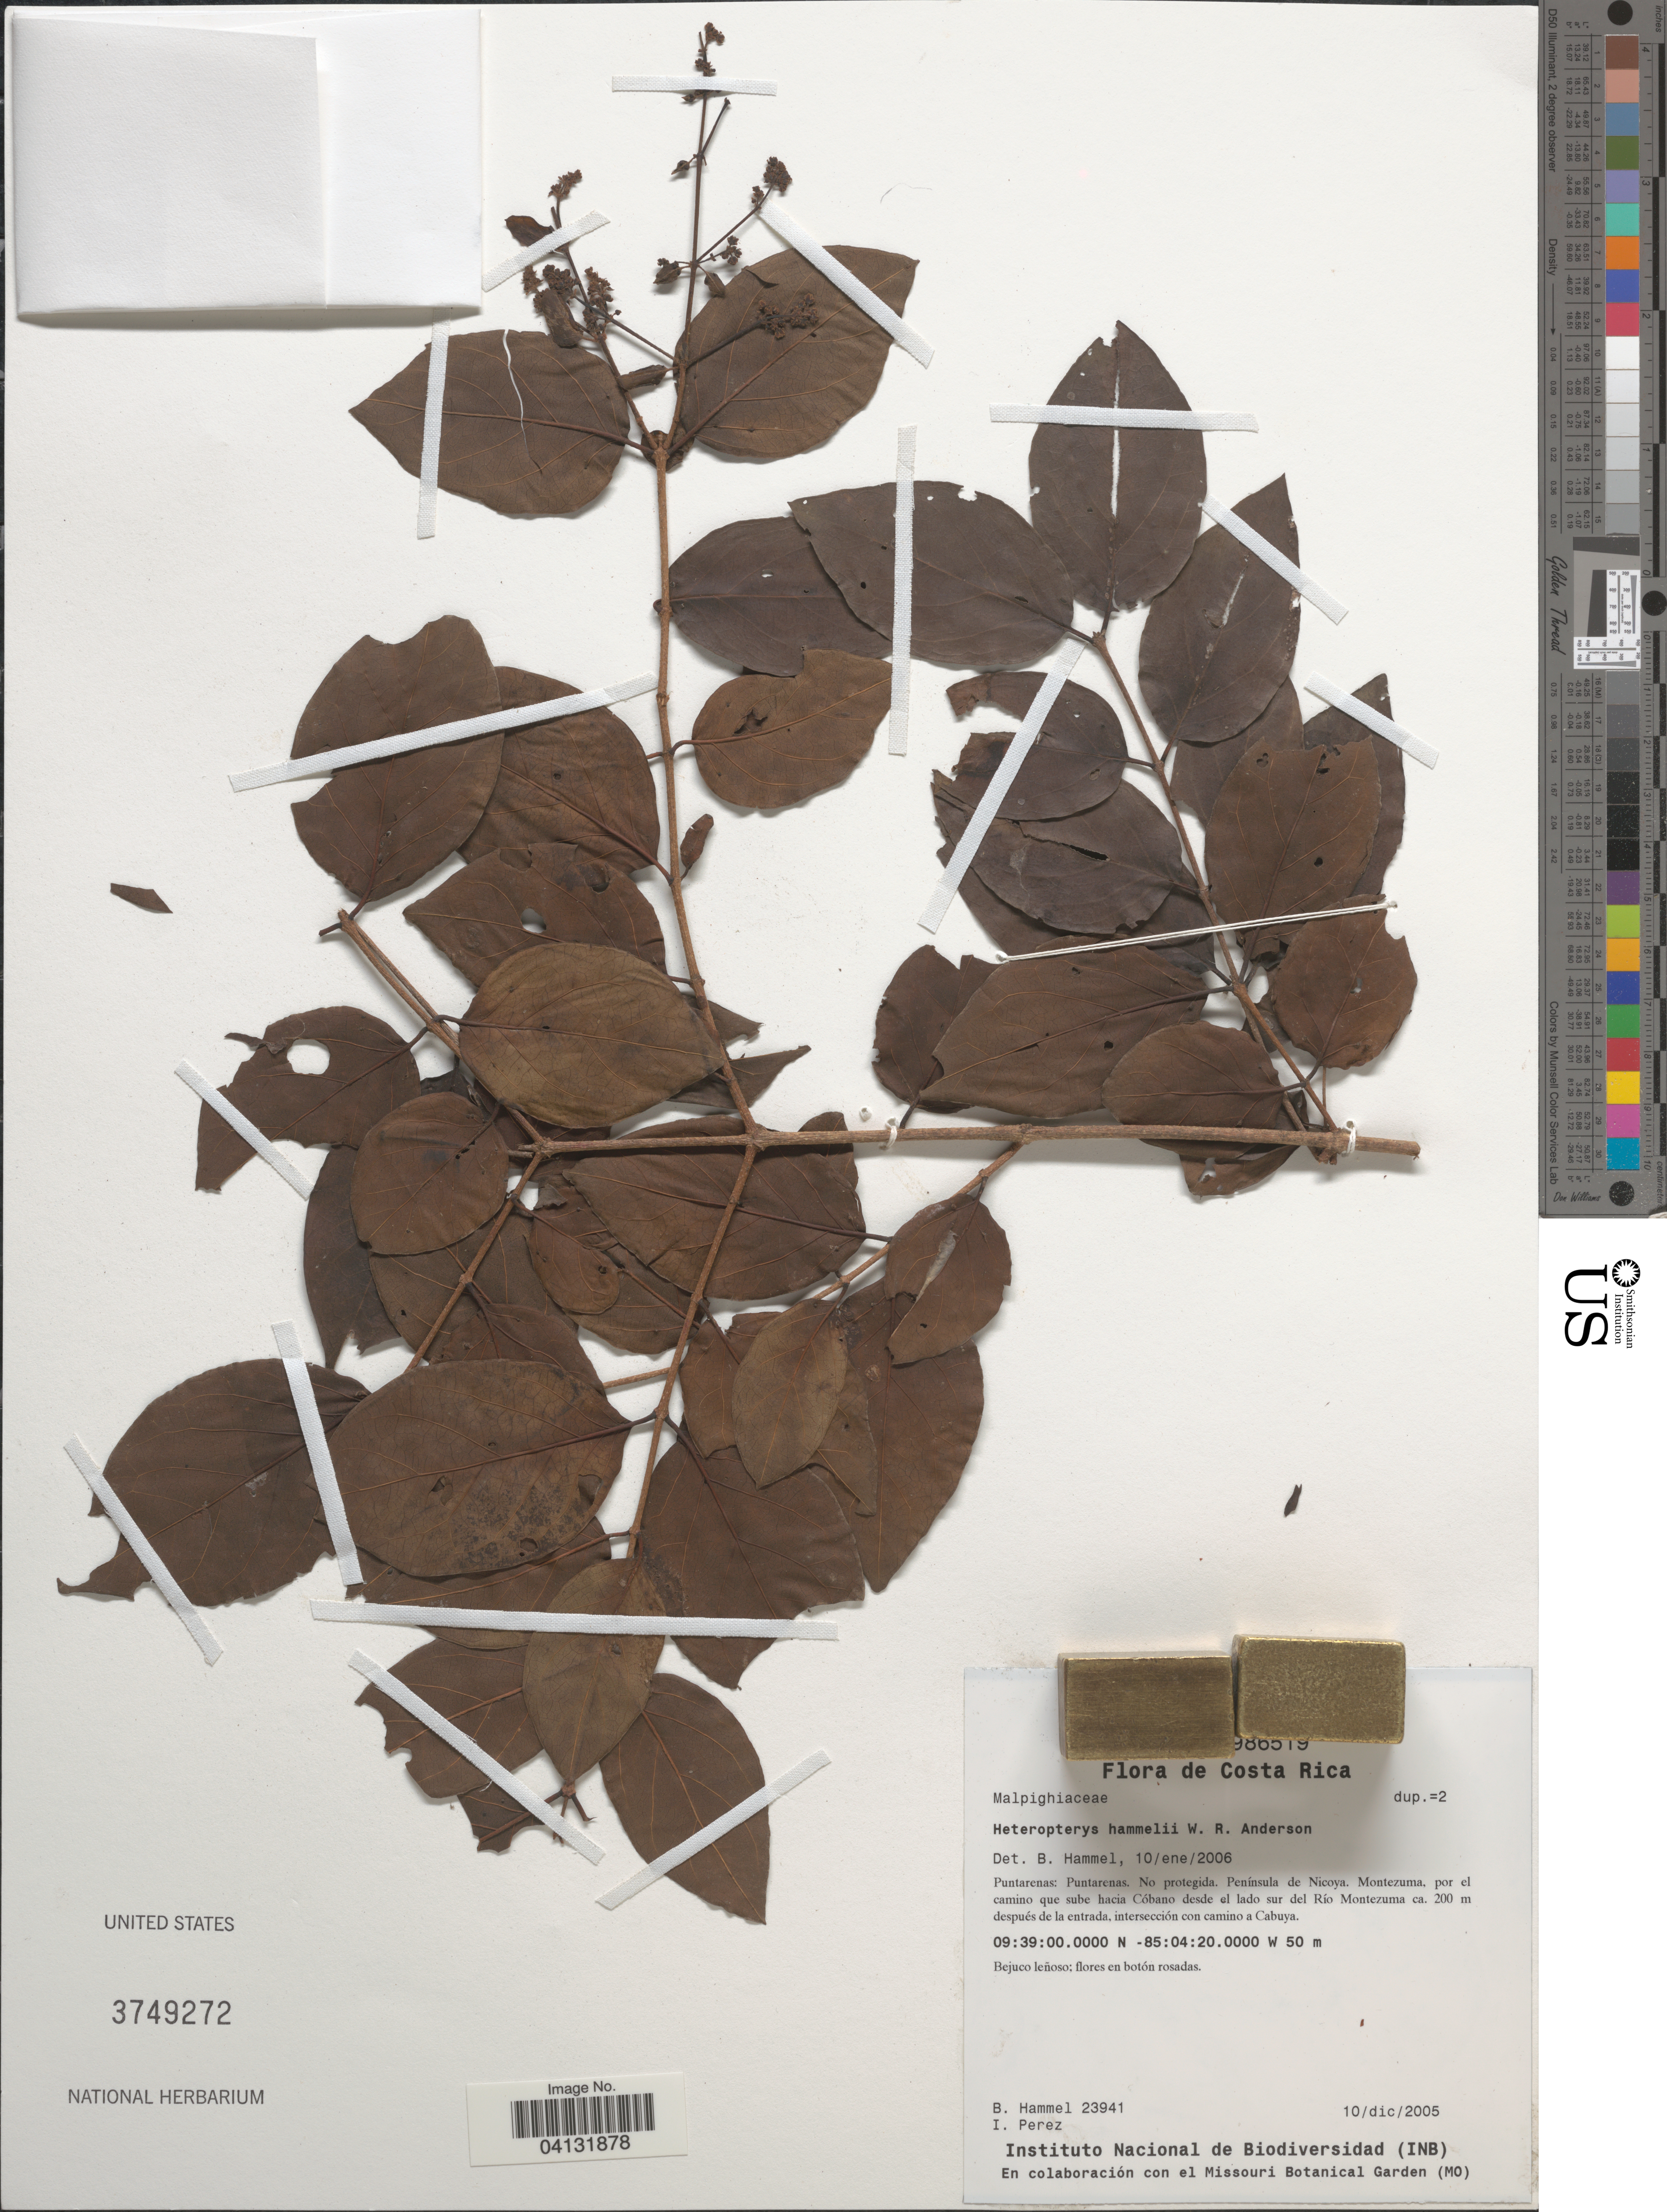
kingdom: Plantae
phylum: Tracheophyta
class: Magnoliopsida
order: Malpighiales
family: Malpighiaceae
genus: Heteropterys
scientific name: Heteropterys hammelii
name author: W.R. Anderson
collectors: B. Hammel & I. Pérez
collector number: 23941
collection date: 2005-12-10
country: Costa Rica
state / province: Puntarenas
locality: Puntarenas. No protegida. Península de Nicoya. Montezuma, por el camino que sube hacia Cóbano desde el lado sur del Río Montezuma ca. 200 m después de la entrada, intersección con camino a Cabuya.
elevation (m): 50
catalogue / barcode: US 3749272